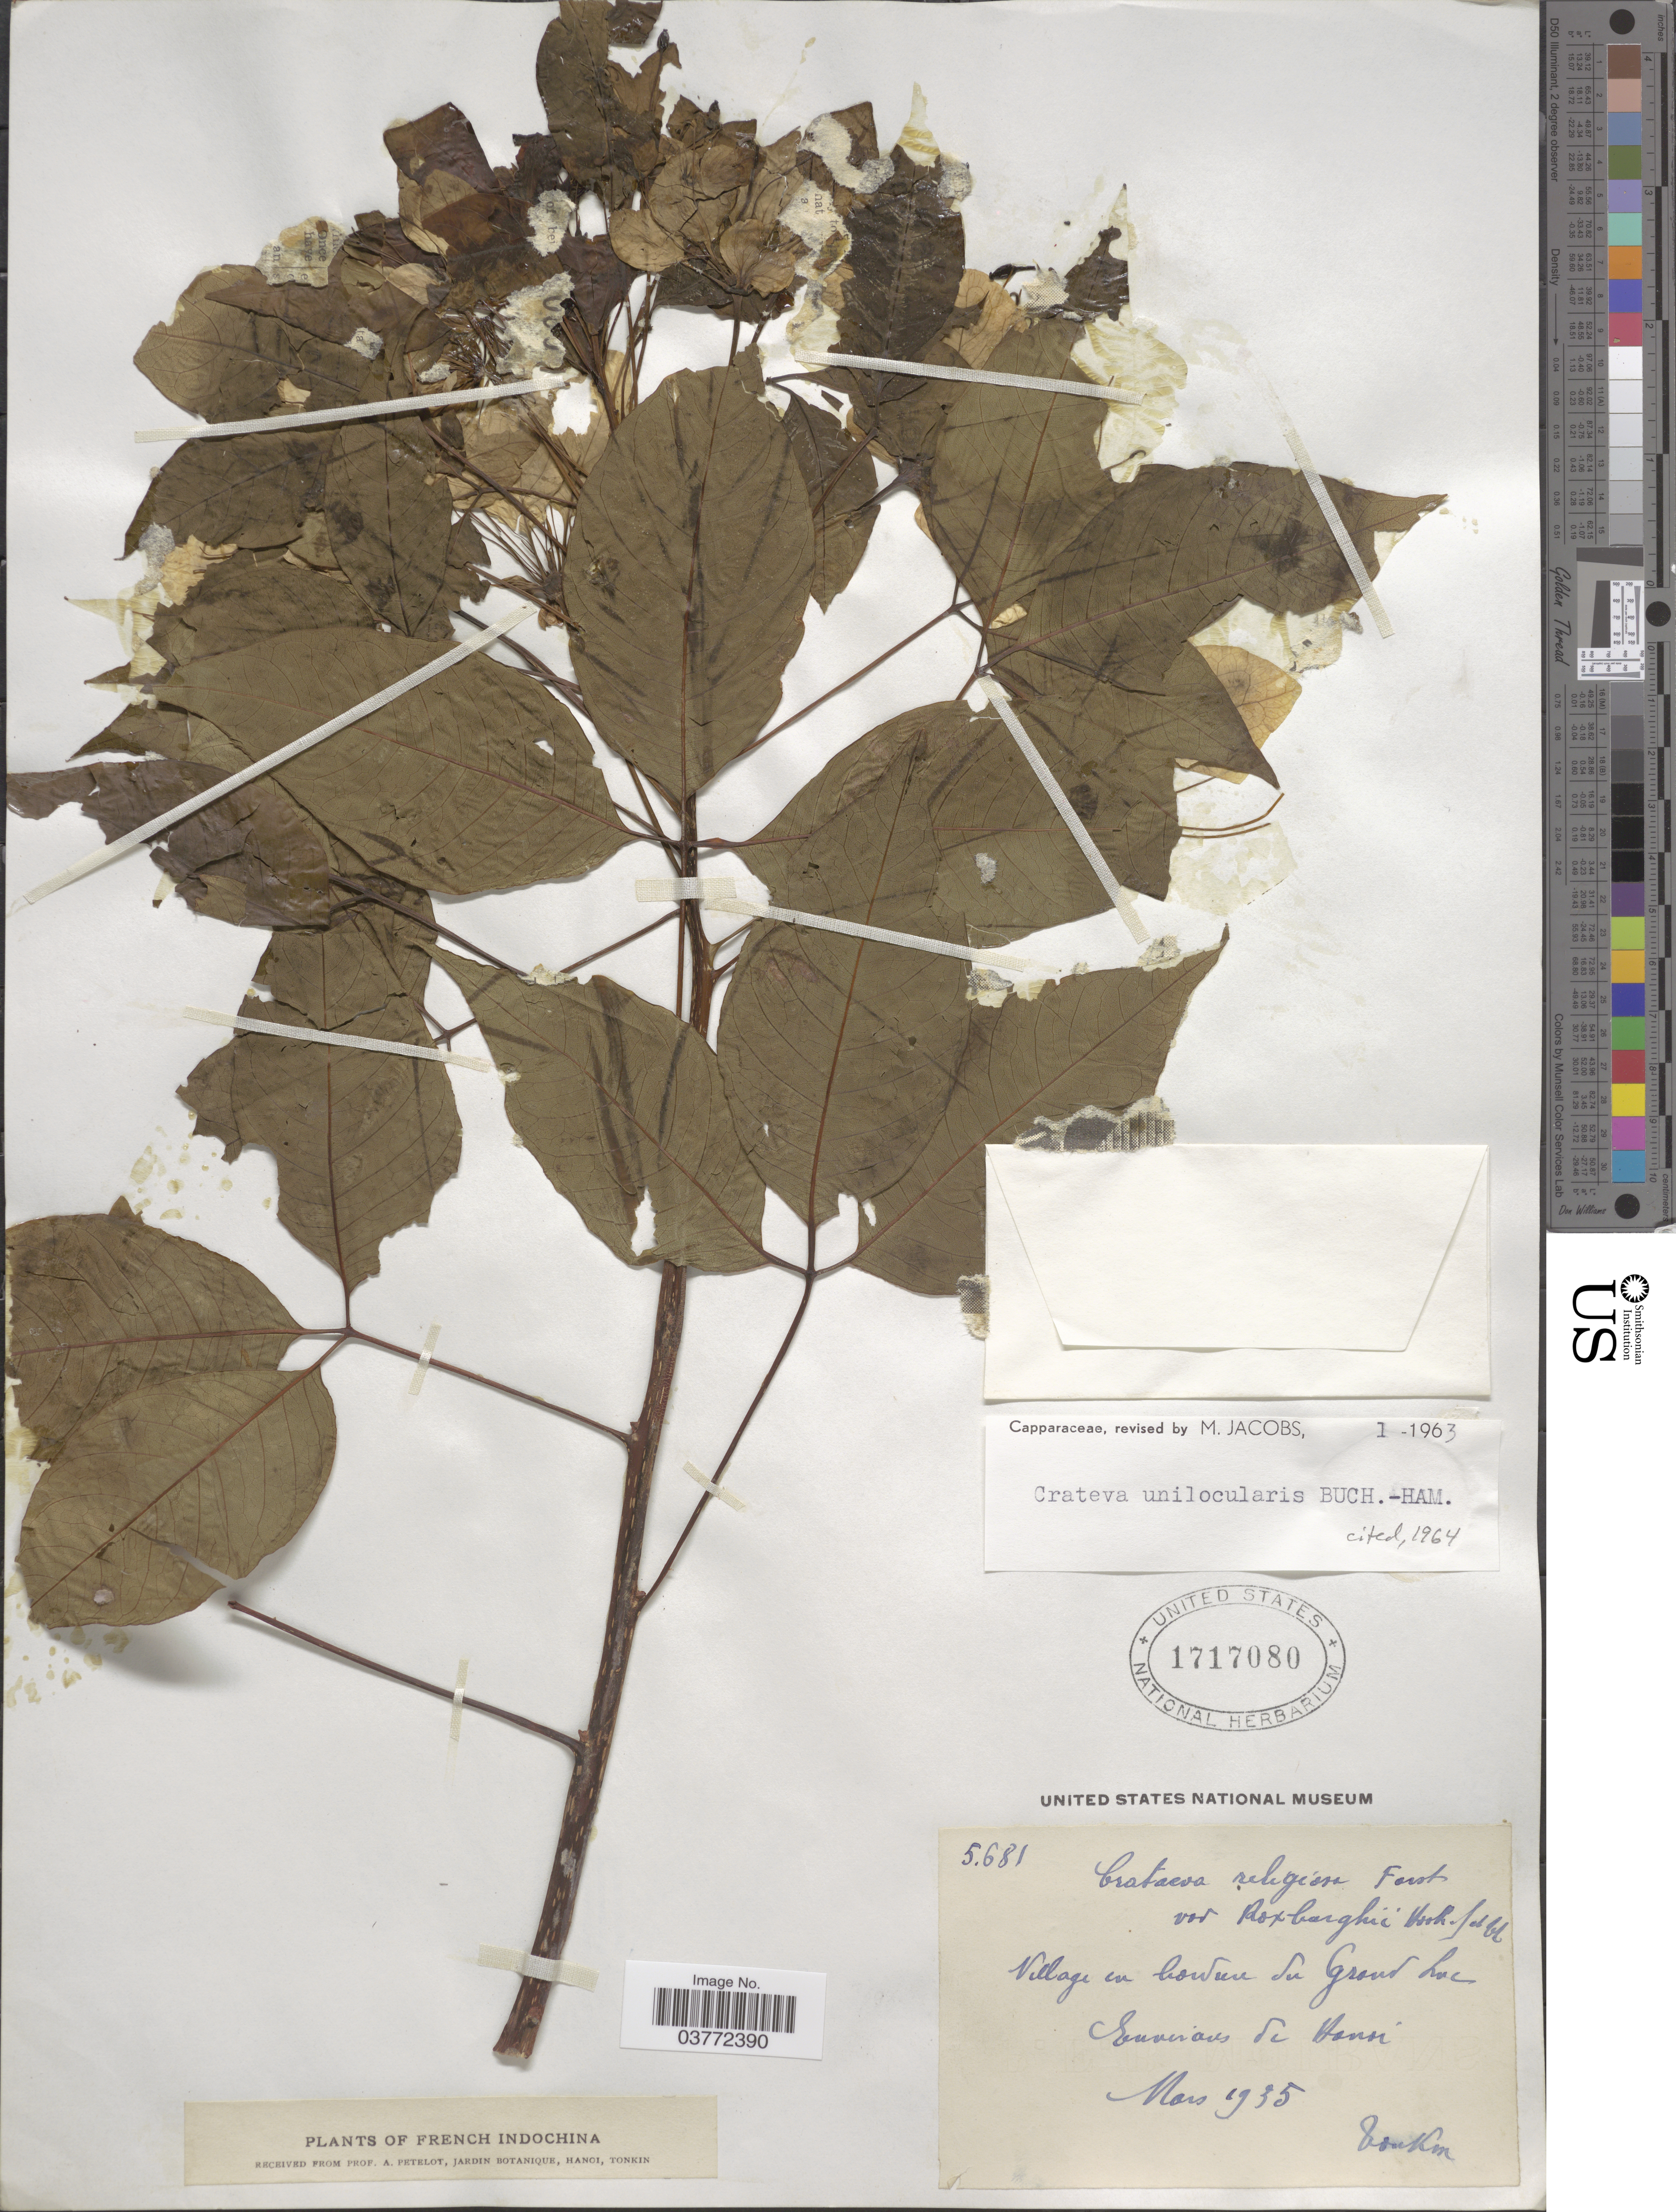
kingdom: Plantae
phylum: Tracheophyta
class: Magnoliopsida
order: Brassicales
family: Capparaceae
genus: Crateva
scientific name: Crateva unilocularis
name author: Buch.-Ham.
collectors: P. A. Pételot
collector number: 5681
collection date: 1935-03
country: Vietnam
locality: French Indochina. Village en bordure du Grand Luc [interpreted]. Environs de Hanoi.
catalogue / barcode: US 1717080